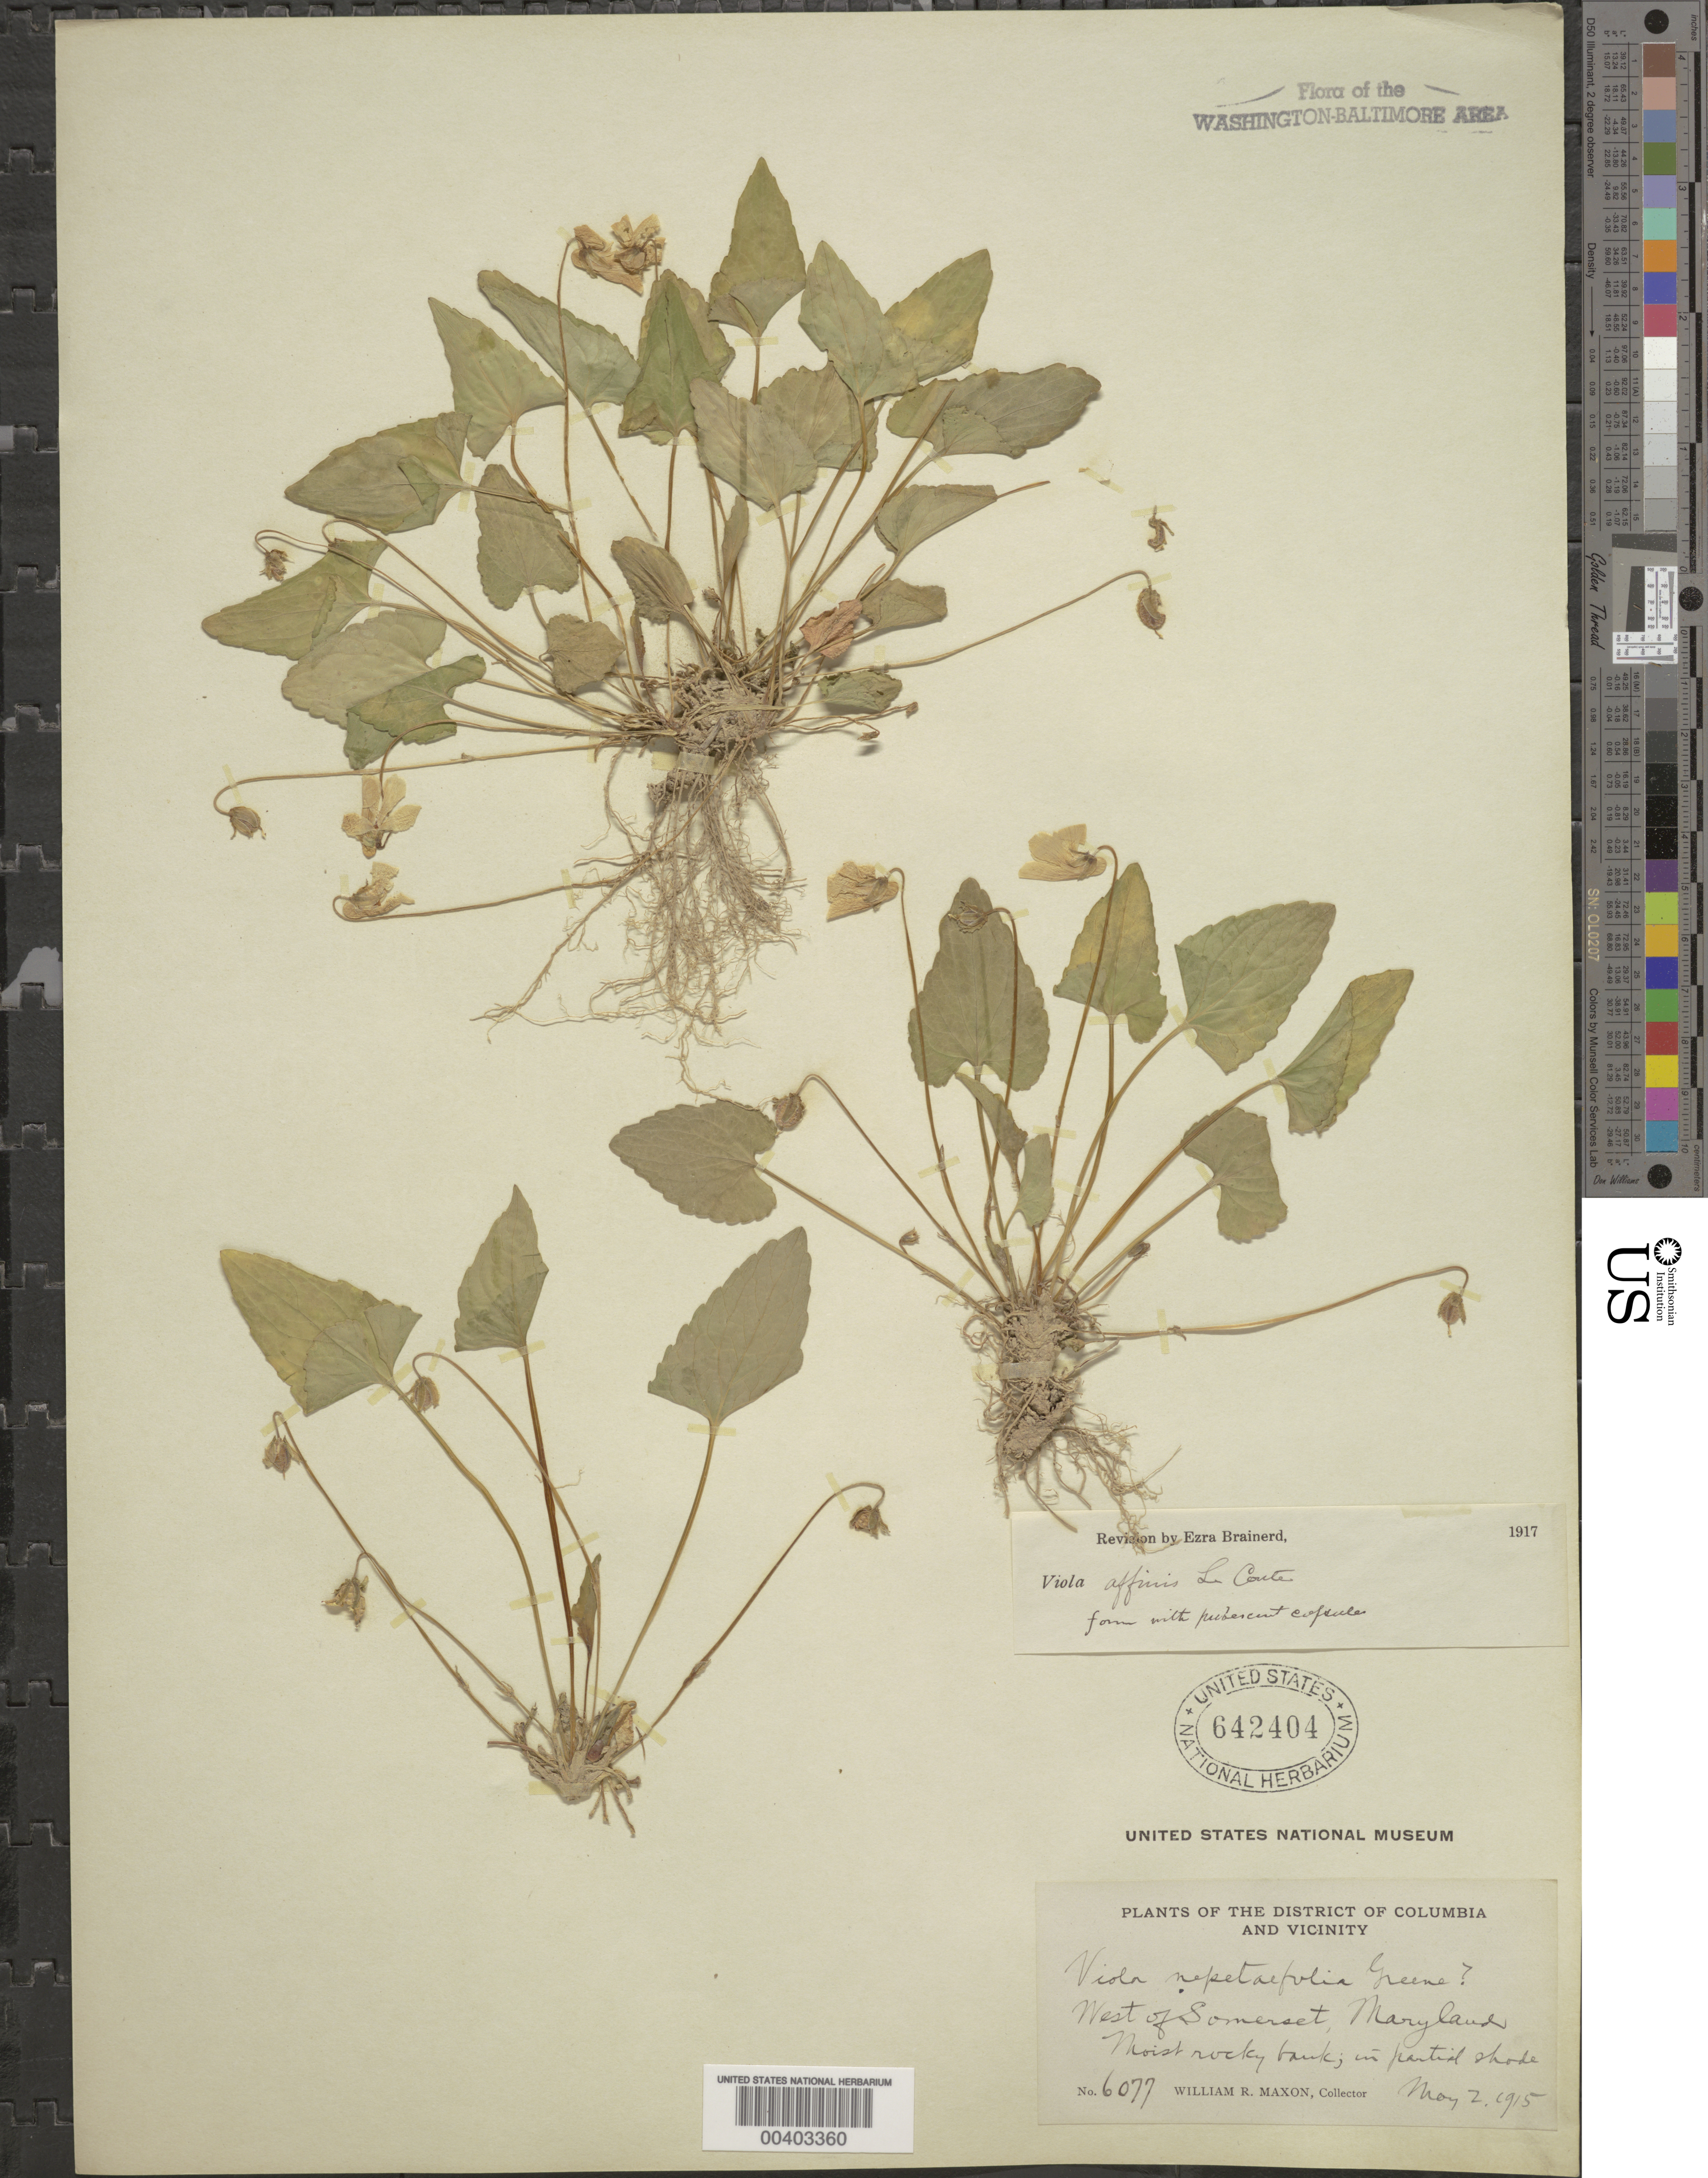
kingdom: Plantae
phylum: Tracheophyta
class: Magnoliopsida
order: Malpighiales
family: Violaceae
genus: Viola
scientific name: Viola sororia var. affinis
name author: (LeConte) McKinney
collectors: W. R. Maxon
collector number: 6077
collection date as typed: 02 May 1915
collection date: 1915-05-02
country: United States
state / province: Maryland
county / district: Somerset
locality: West of Somerset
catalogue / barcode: US 642404